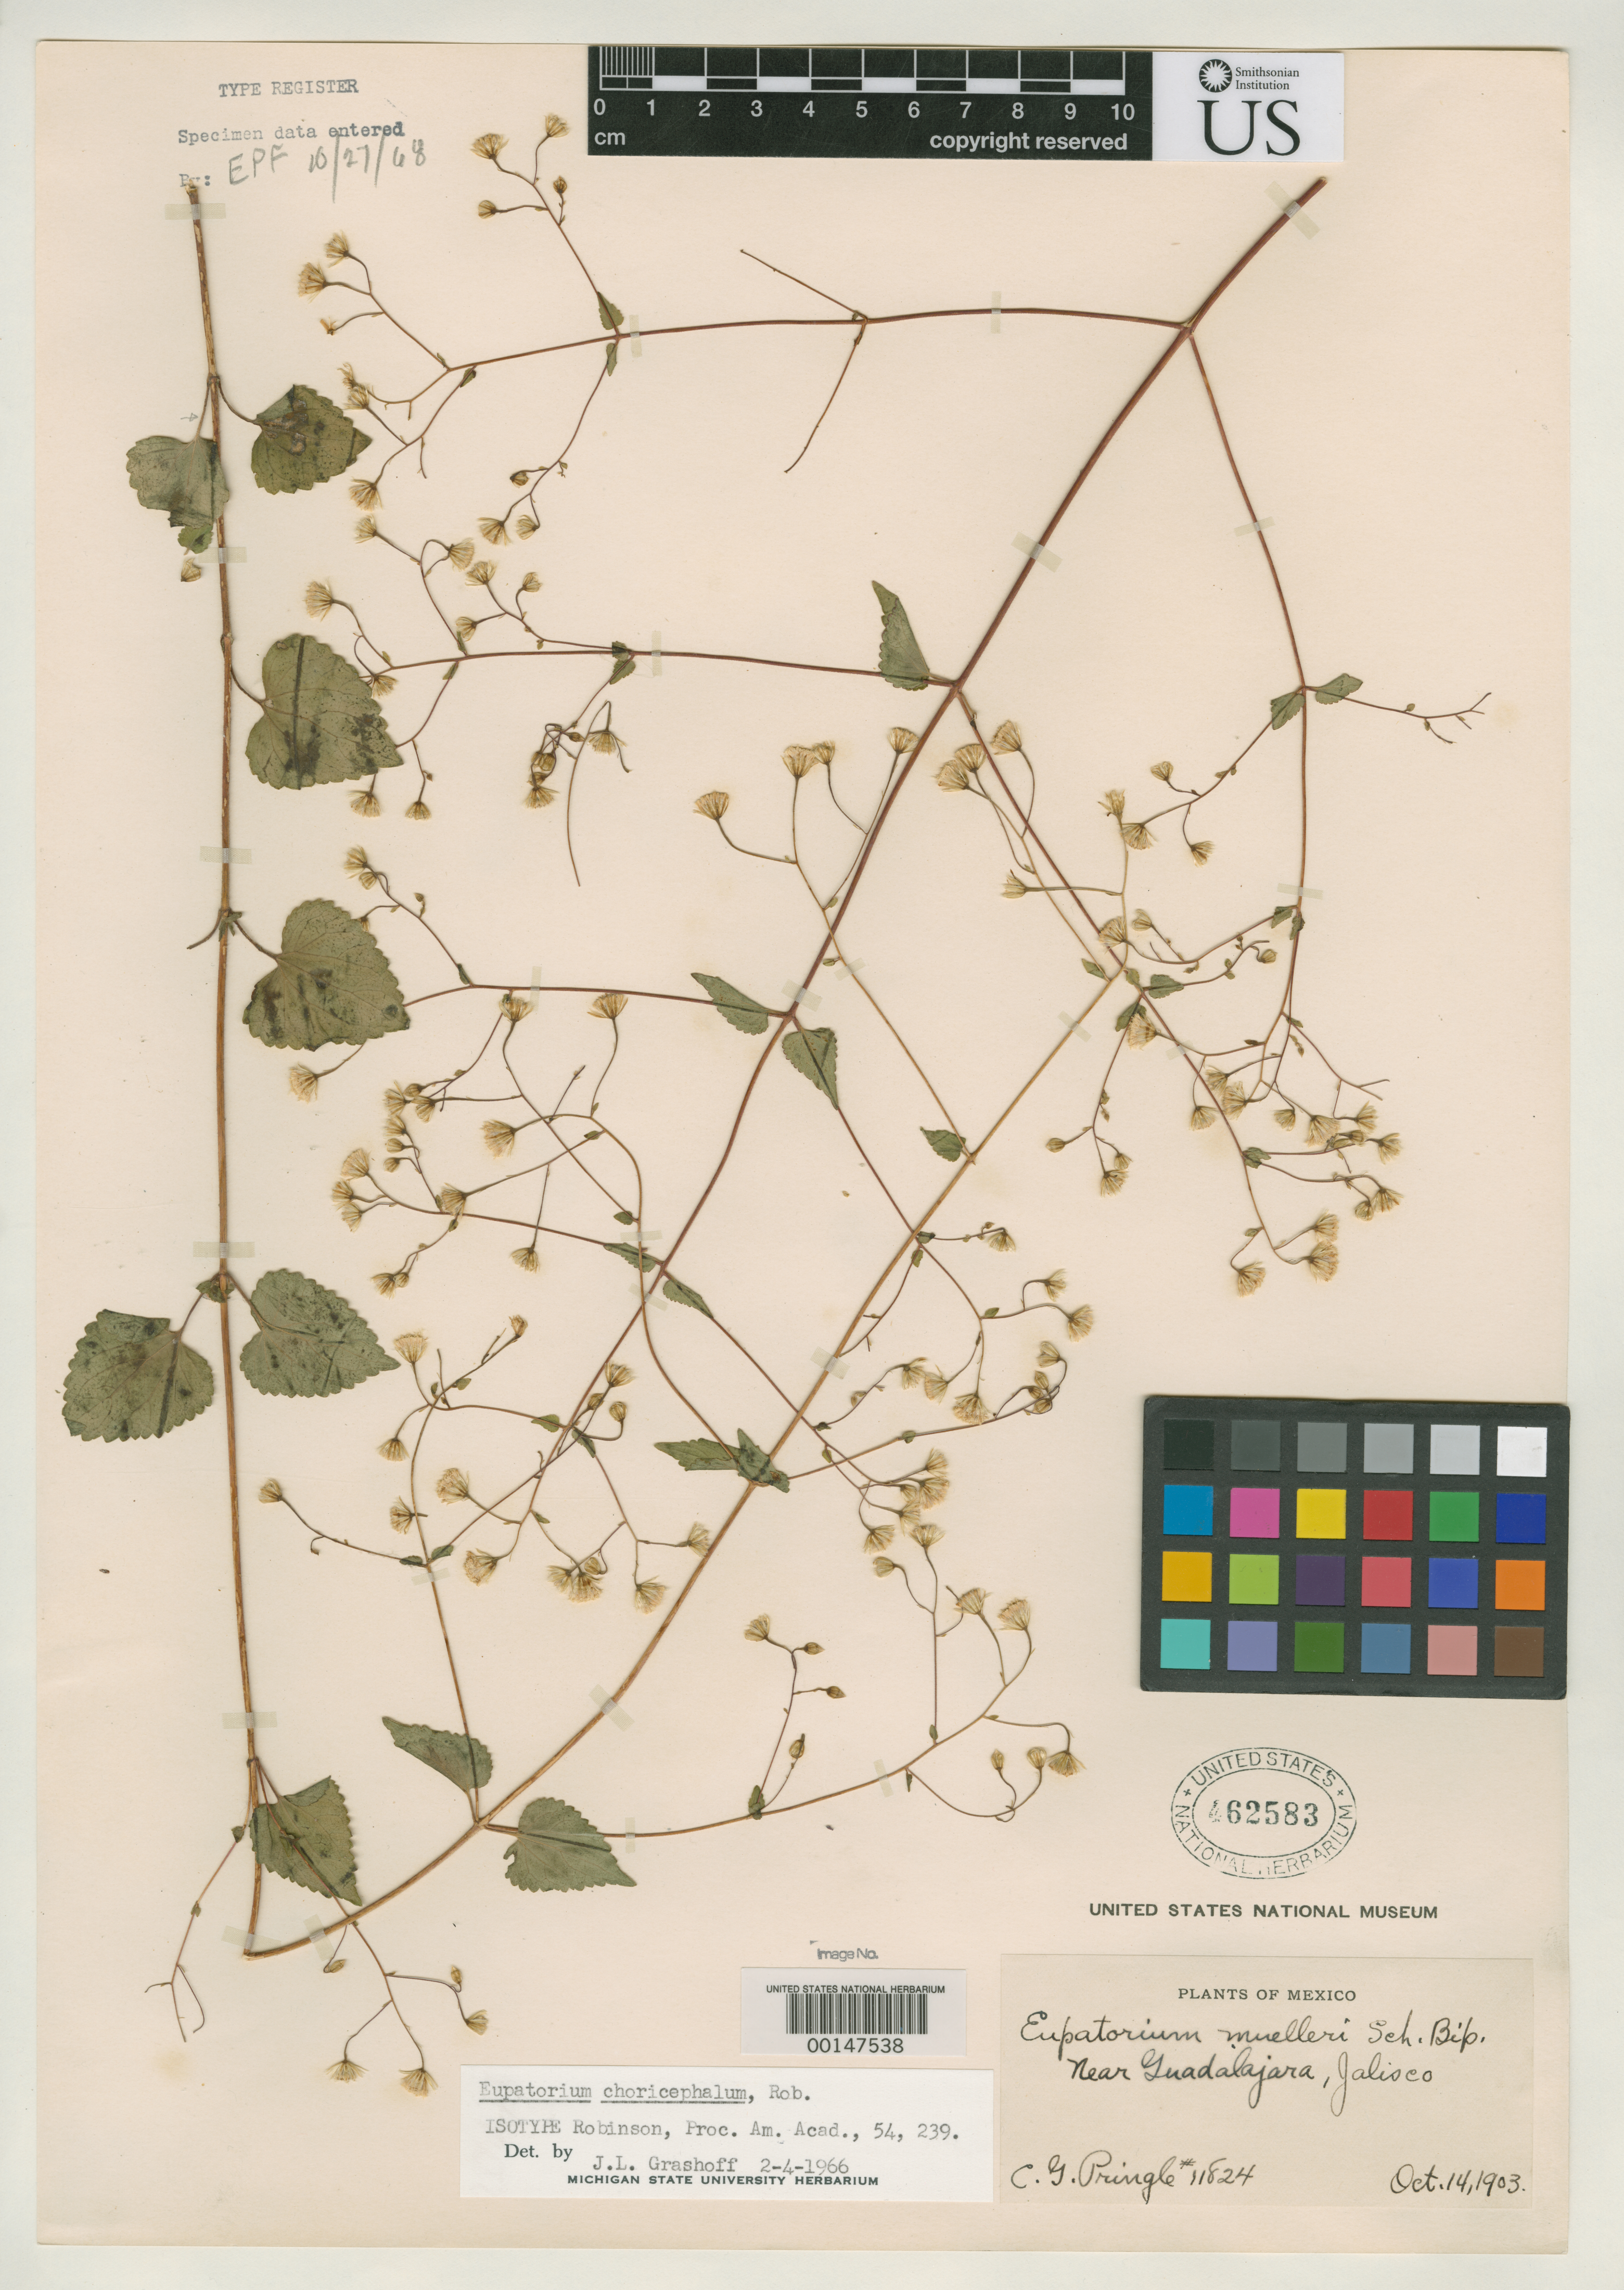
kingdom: Plantae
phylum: Tracheophyta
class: Magnoliopsida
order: Asterales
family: Asteraceae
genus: Eupatorium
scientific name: Eupatorium choricephalum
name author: B.L. Rob.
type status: Isotype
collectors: C. G. Pringle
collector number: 11824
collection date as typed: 14 Oct 1903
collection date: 1903-10-14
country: Mexico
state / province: Jalisco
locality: Guadalajara.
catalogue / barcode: US 462583